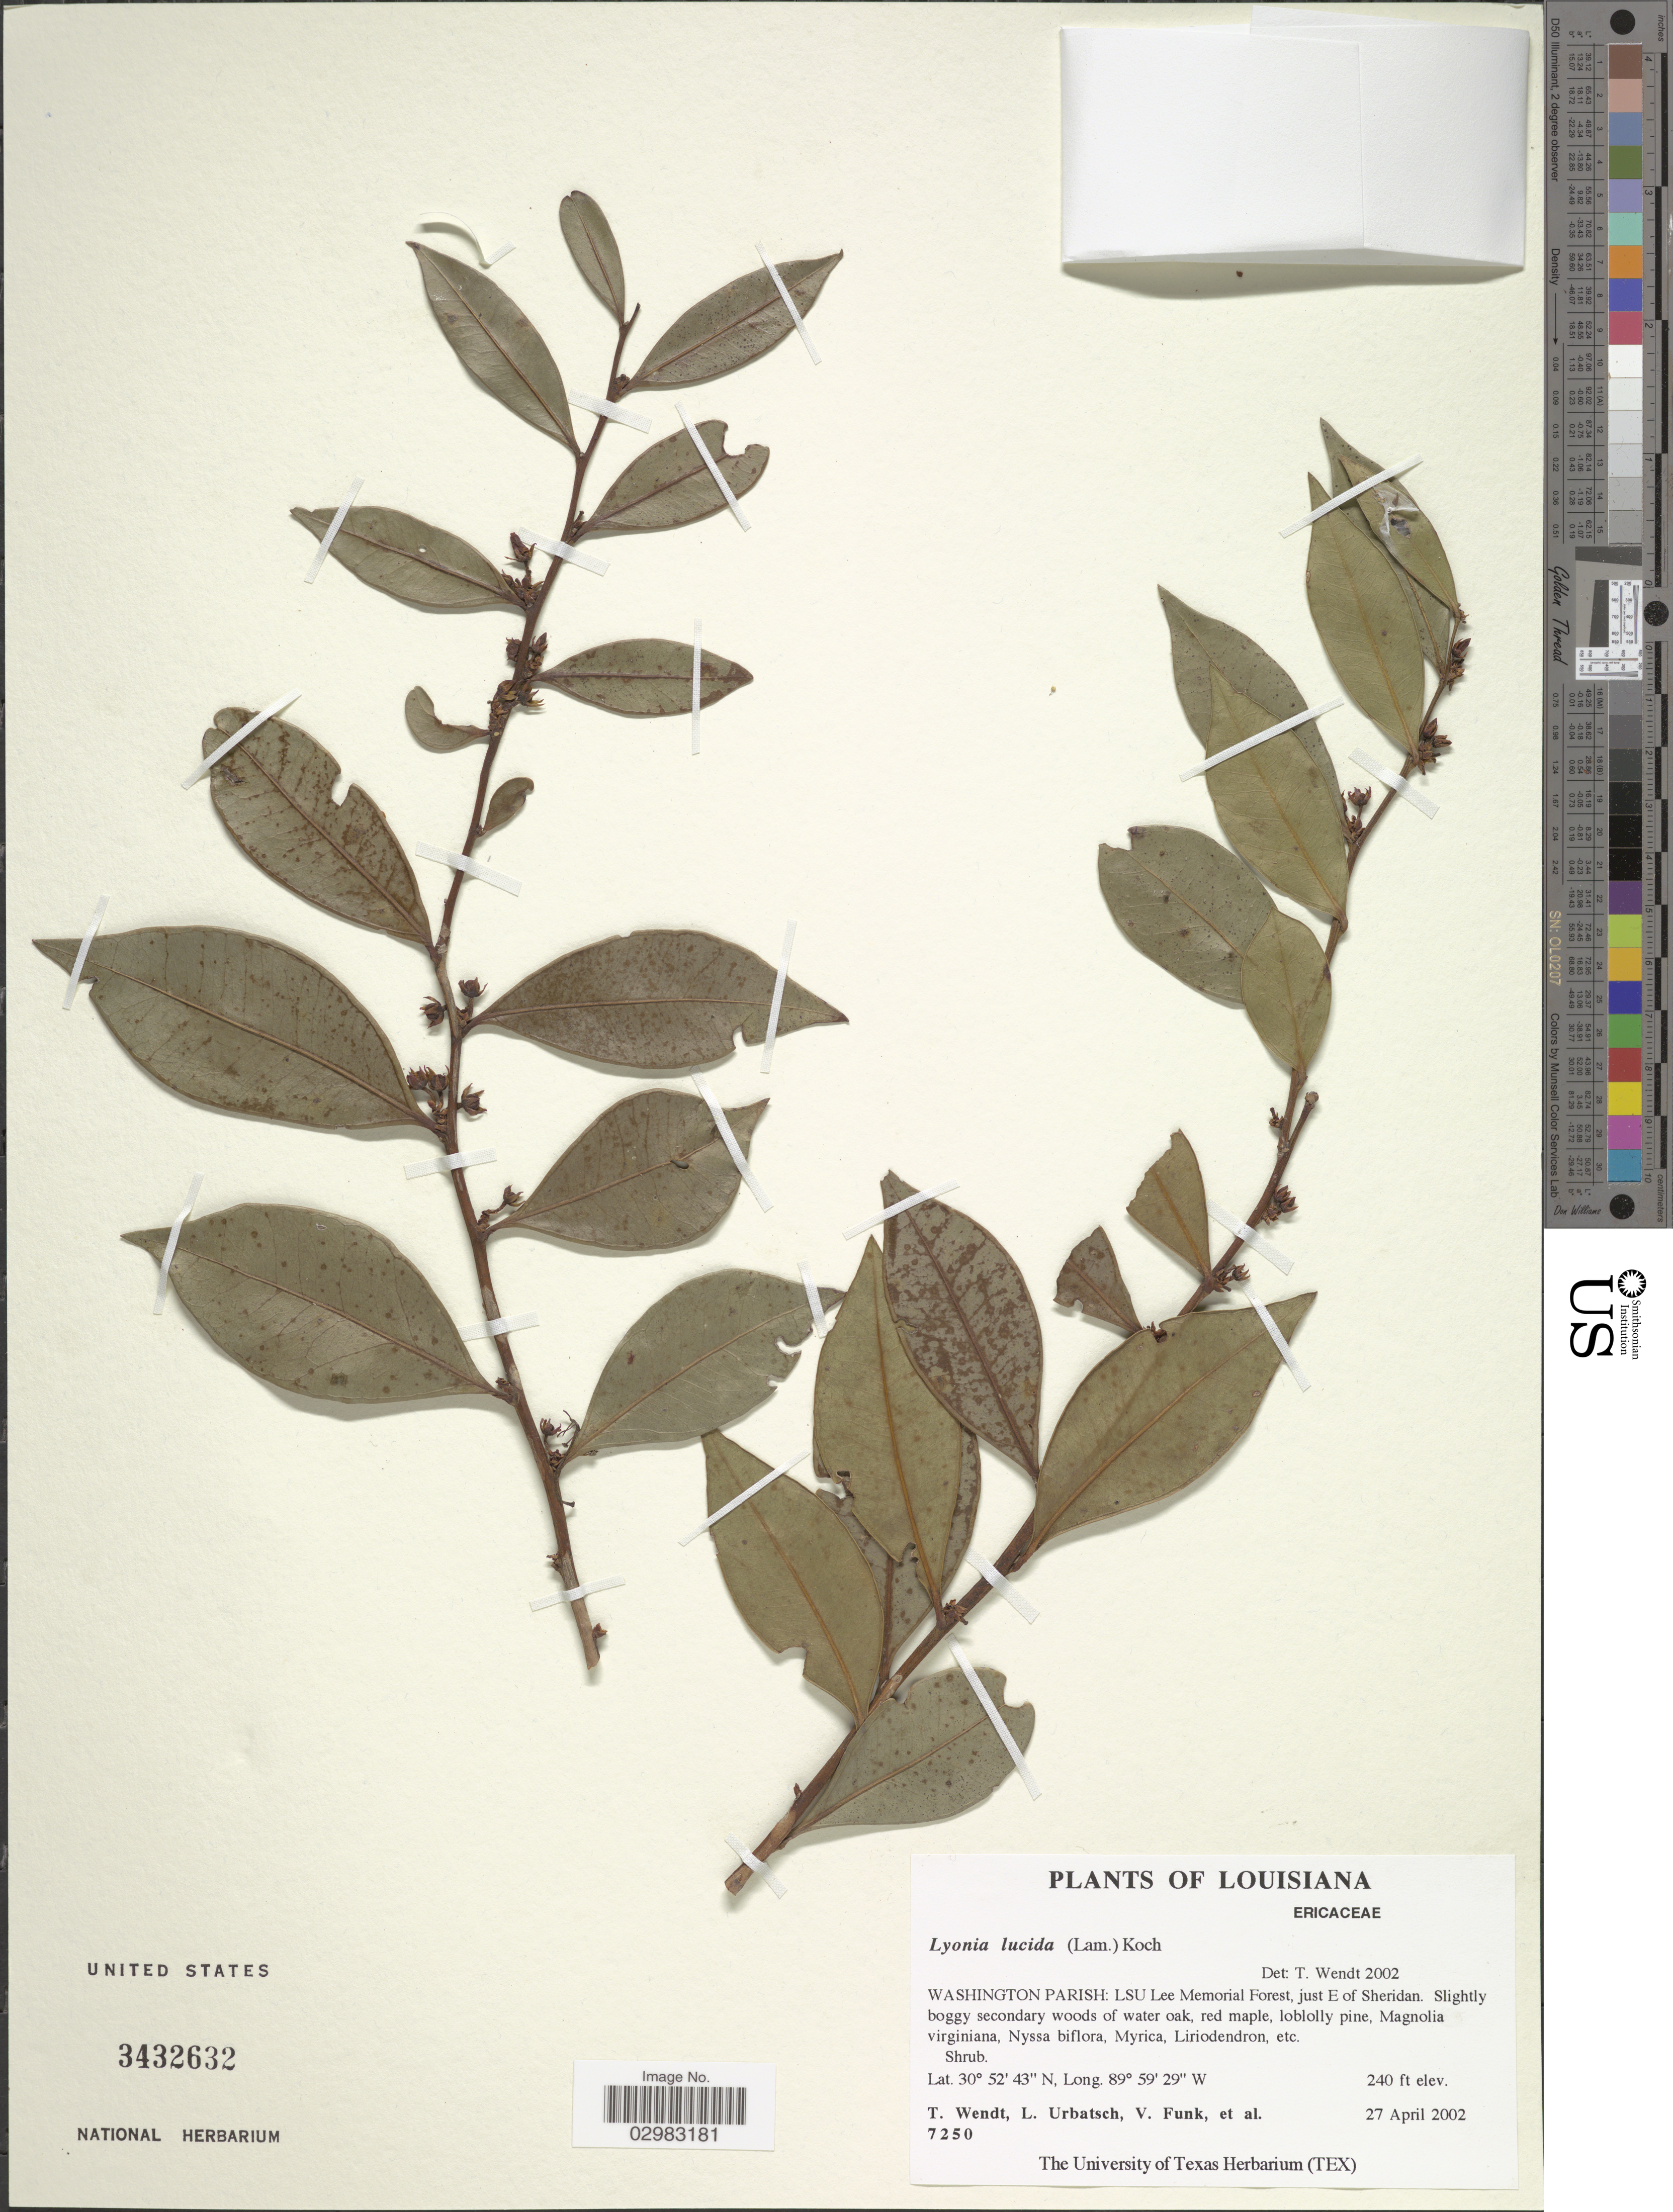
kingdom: Plantae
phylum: Tracheophyta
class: Magnoliopsida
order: Ericales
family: Ericaceae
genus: Lyonia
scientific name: Lyonia lucida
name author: K. Koch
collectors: T. L. Wendt, L. E. Urbatsch, V. Funk & et al.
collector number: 7250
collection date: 2002-04-27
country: United States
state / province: Louisiana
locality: Washington Parish: LSU Lee Memorial Forest, just E of Sheridan.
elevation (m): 73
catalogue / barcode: US 3432632